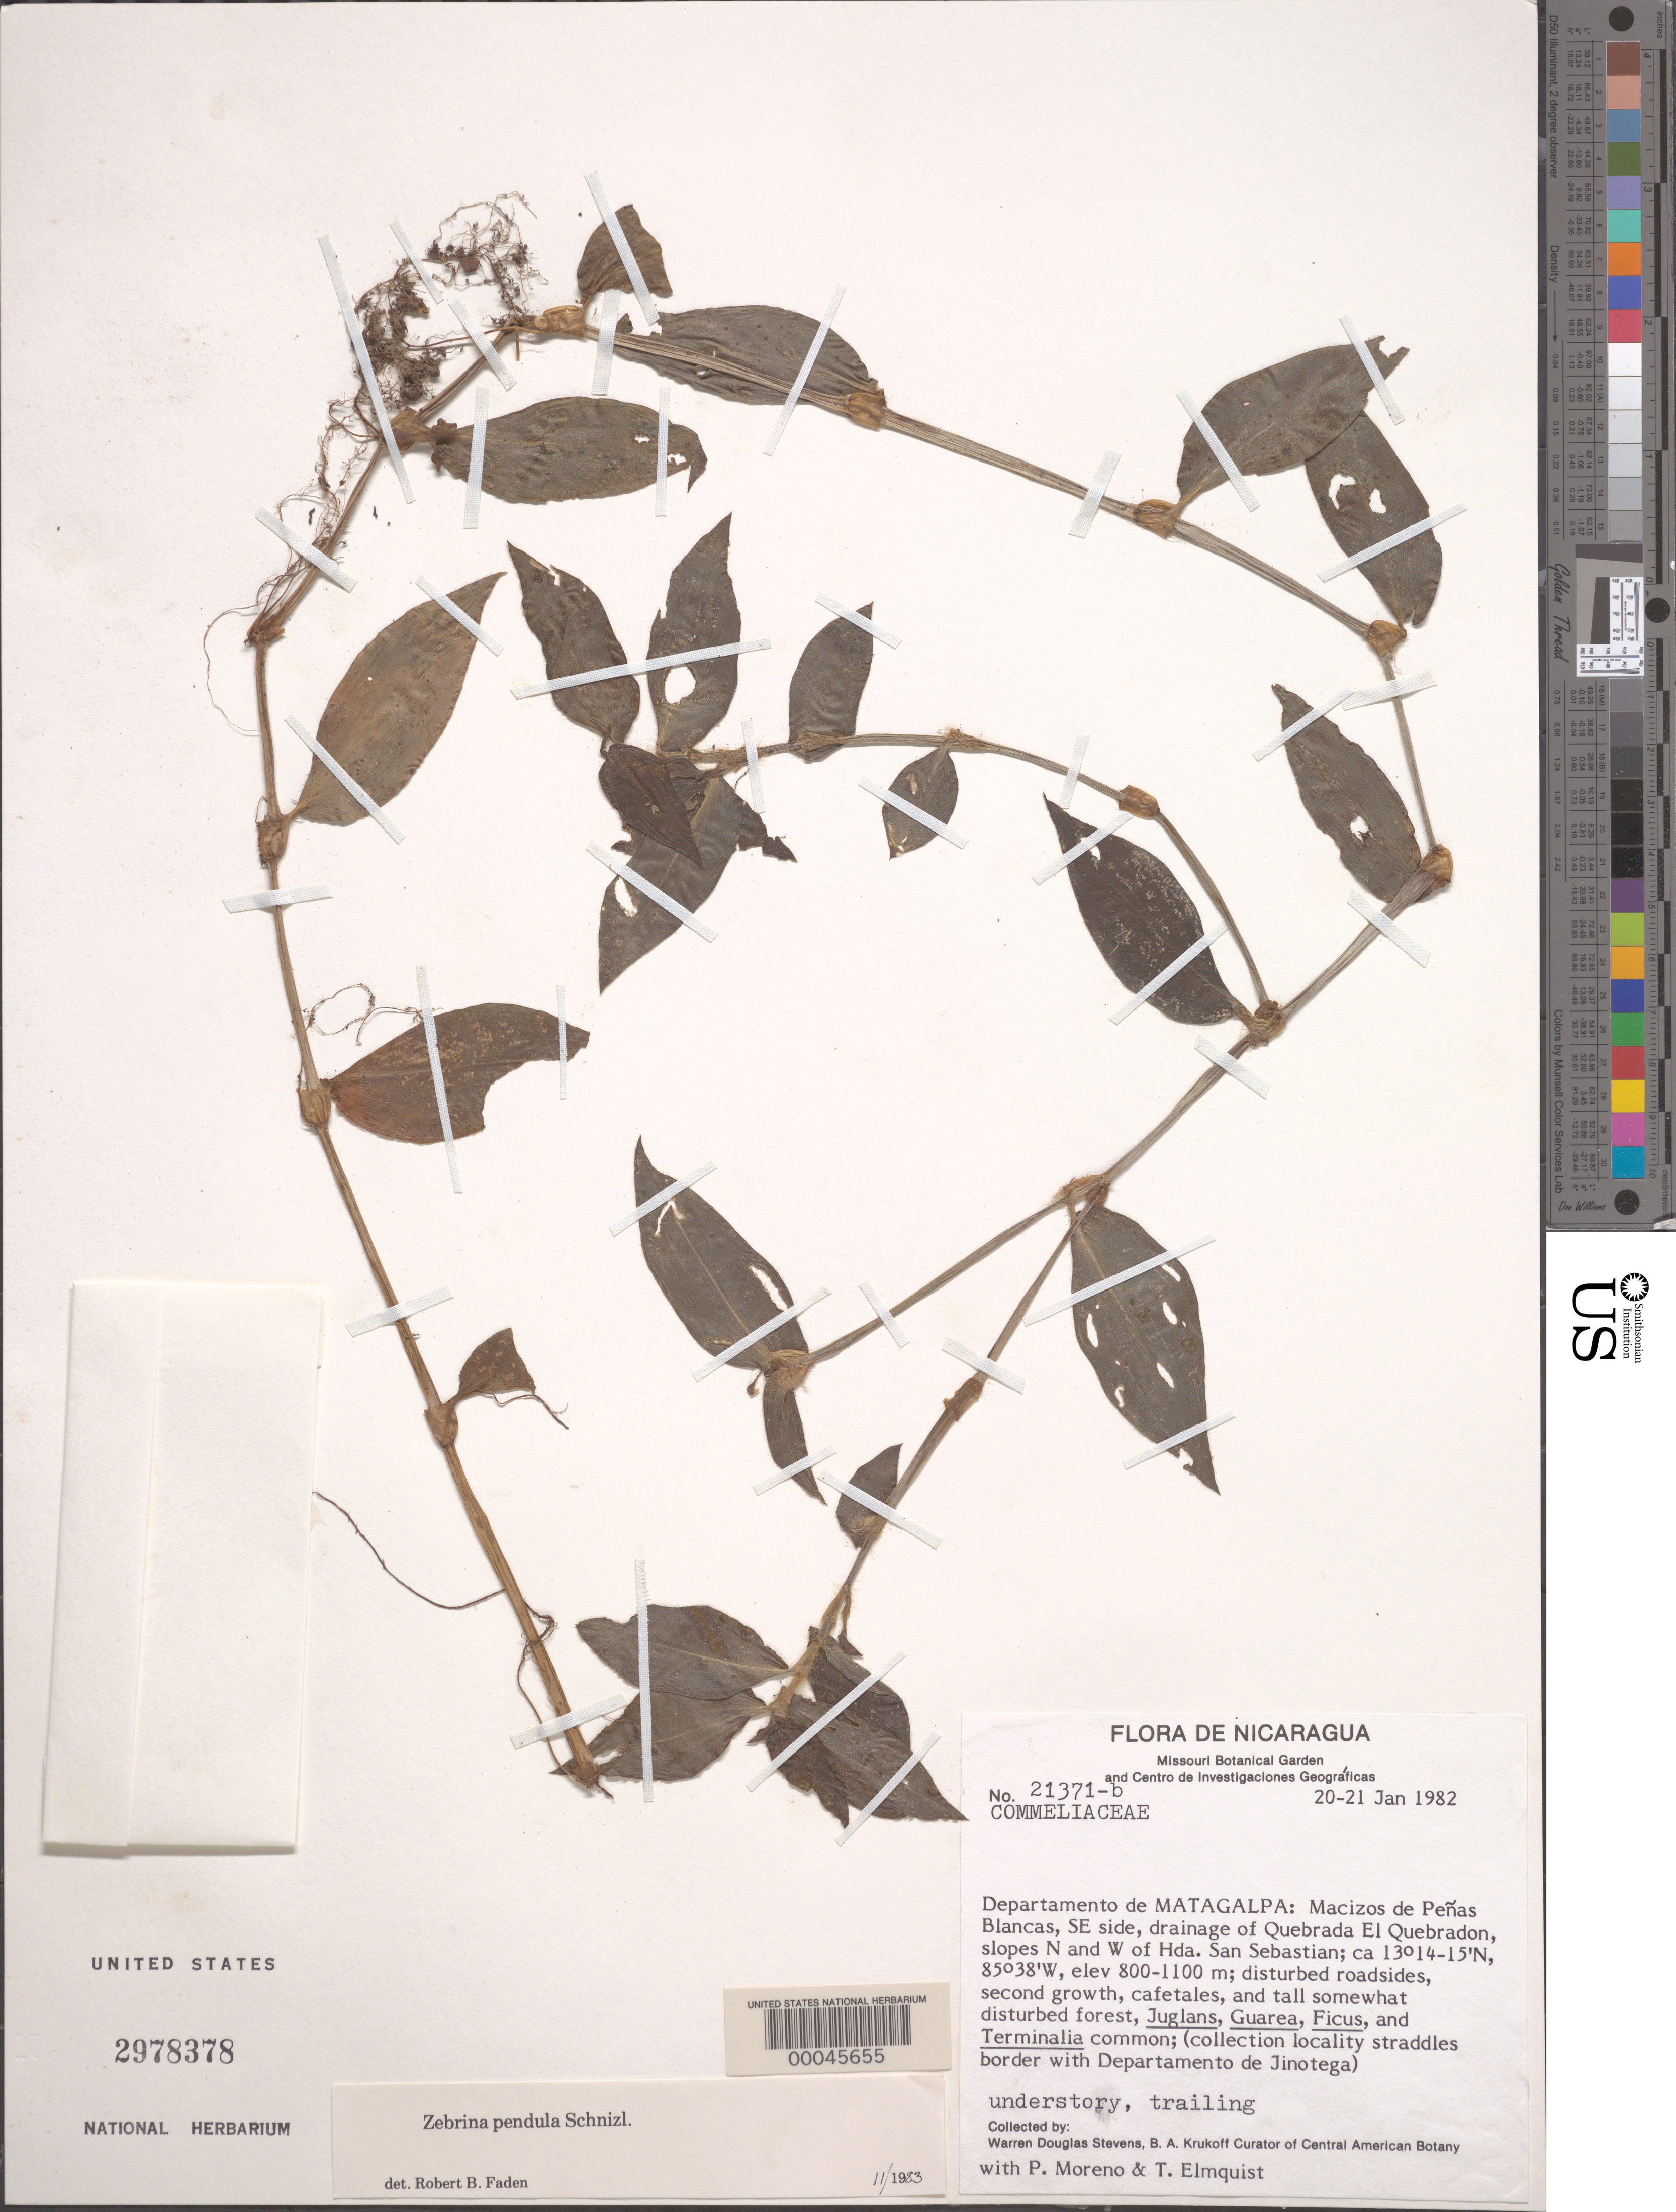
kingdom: Plantae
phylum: Tracheophyta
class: Liliopsida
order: Commelinales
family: Commelinaceae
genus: Tradescantia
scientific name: Tradescantia zebrina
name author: Bosse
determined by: Faden, Robert B., (US), Smithsonian Institution - National Museum of Natural History (UNITED STATES)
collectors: W. D. Stevens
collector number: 21371-b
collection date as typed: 20 Jan 1982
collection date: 1982-01-20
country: Nicaragua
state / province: Matagalpa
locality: Macizos de penas blancas, se side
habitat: Forest understory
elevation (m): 800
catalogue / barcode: US 2978378